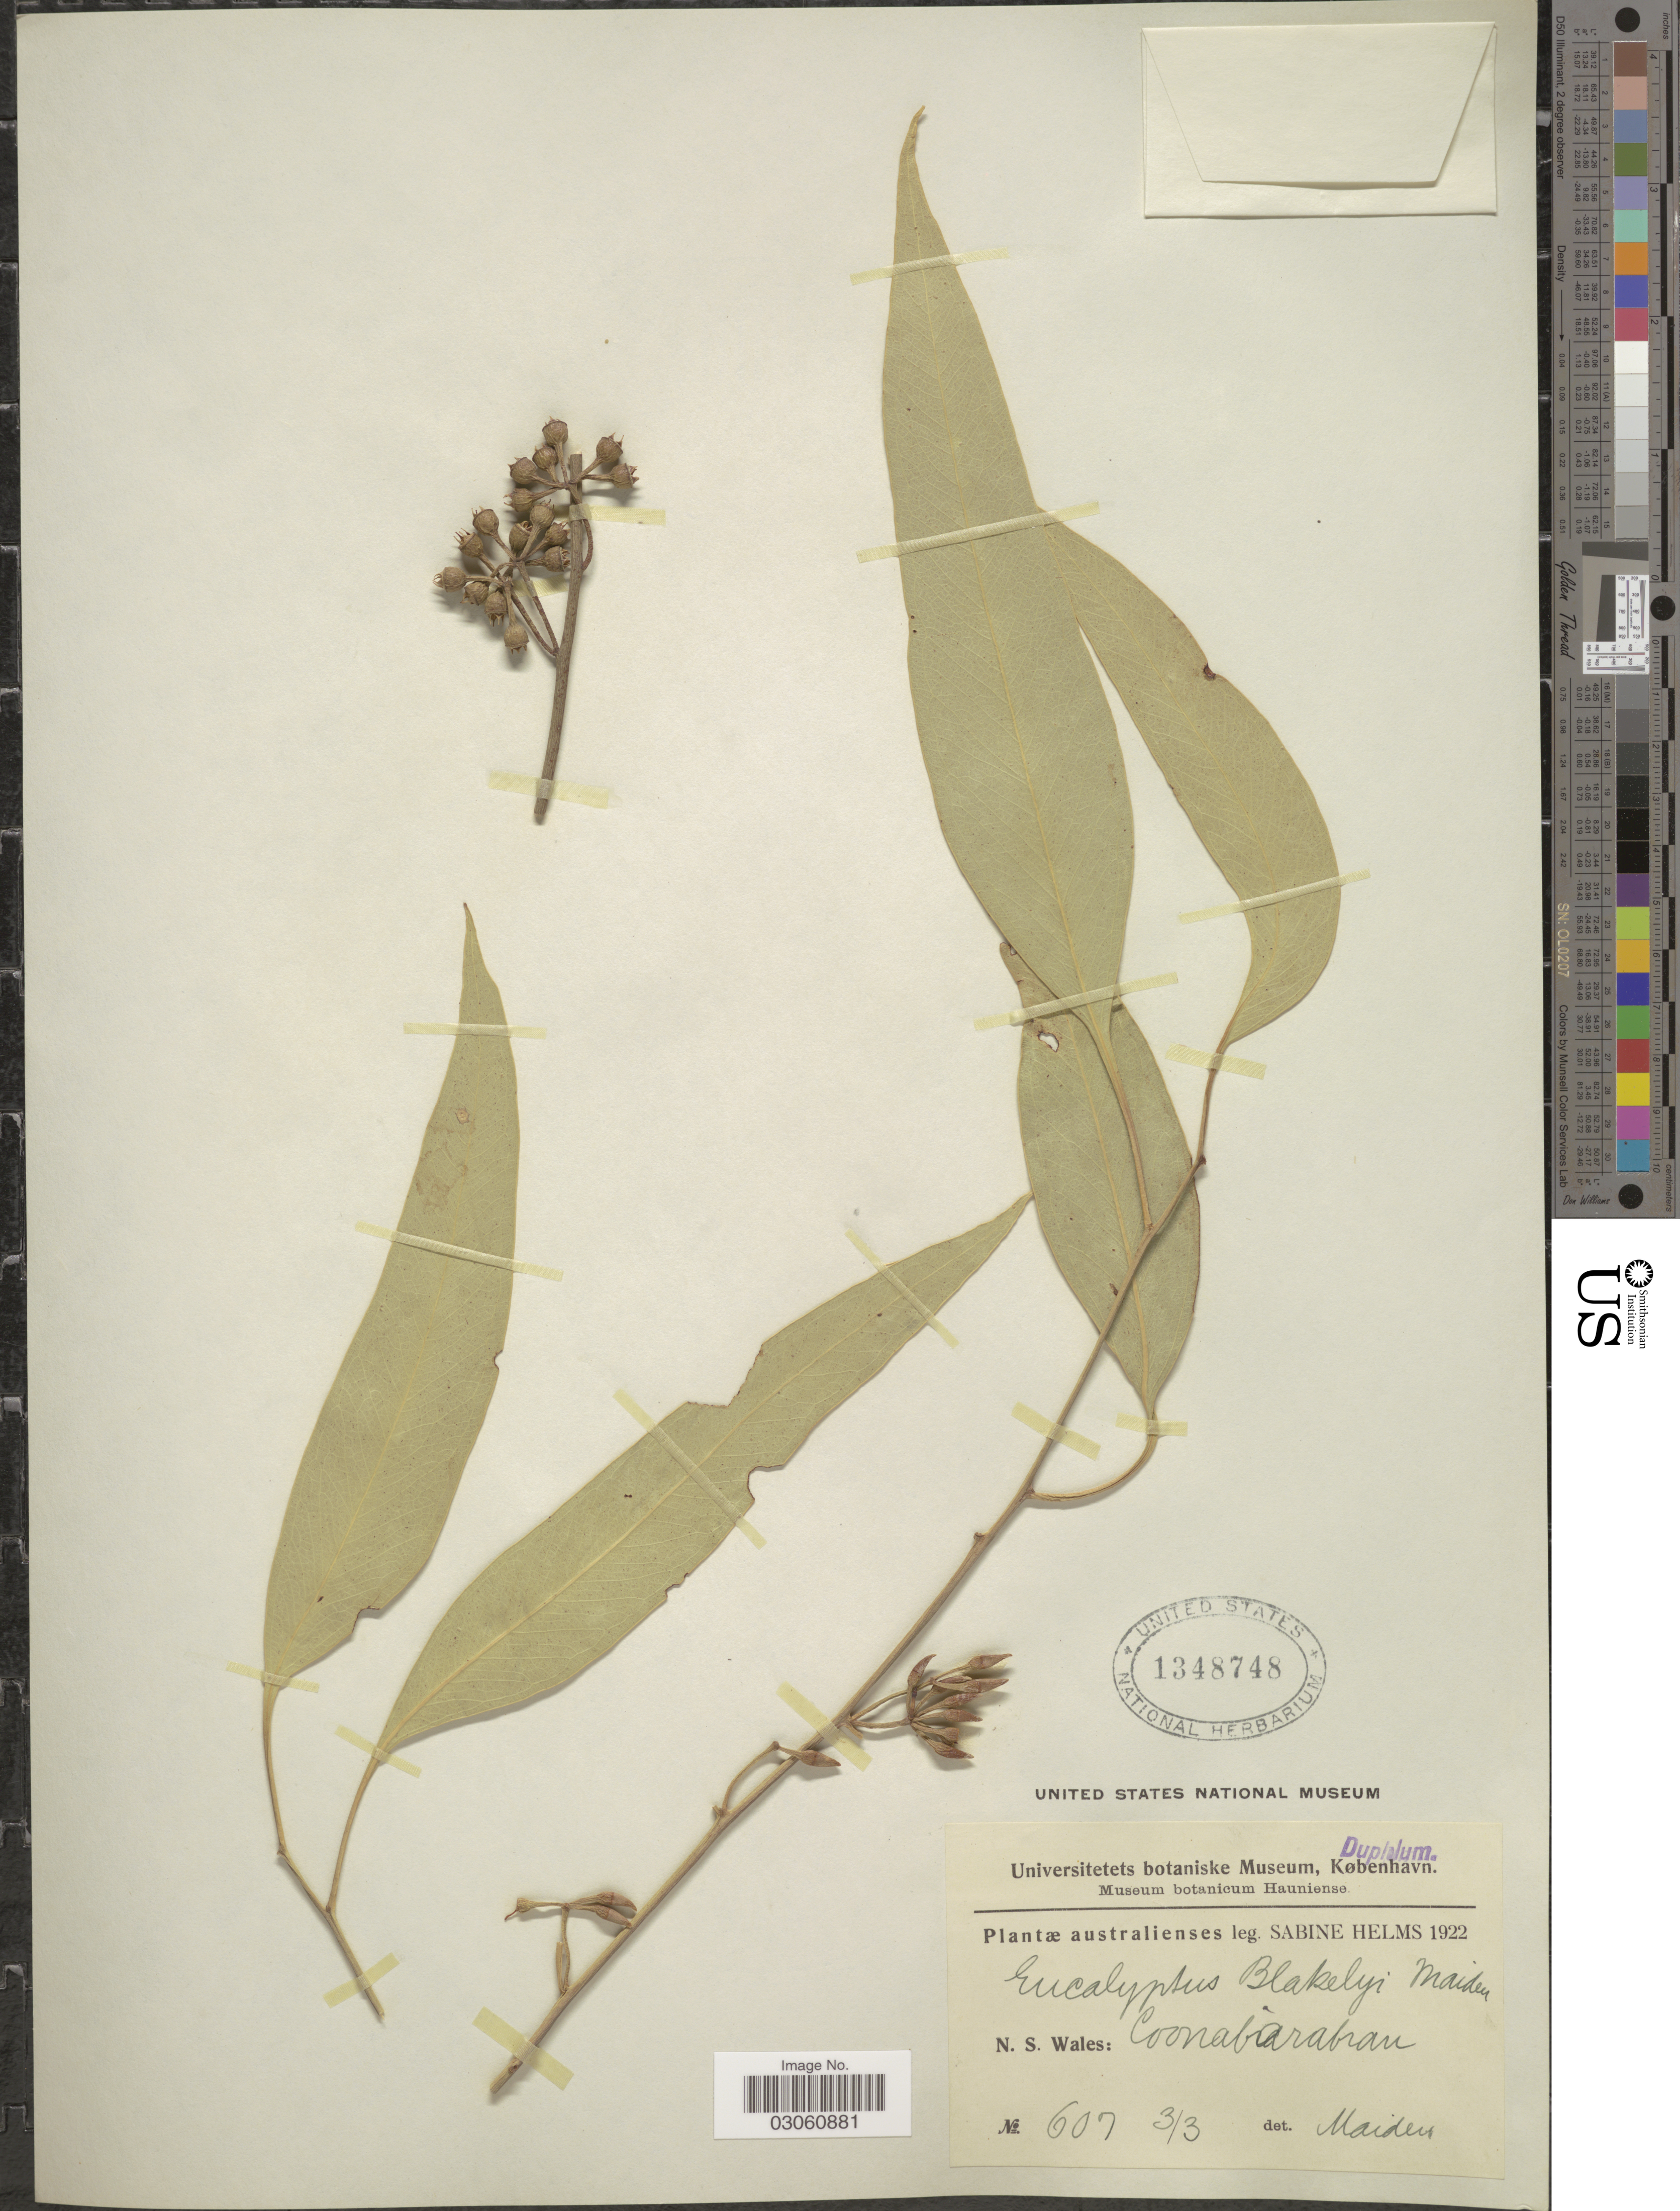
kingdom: Plantae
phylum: Tracheophyta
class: Magnoliopsida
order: Myrtales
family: Myrtaceae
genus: Eucalyptus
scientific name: Eucalyptus blakelyi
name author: Maiden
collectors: S. Helms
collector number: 607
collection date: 1922-03-03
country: Australia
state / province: New South Wales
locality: N.S. Wales: Coonabarabran.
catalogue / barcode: US 1348748